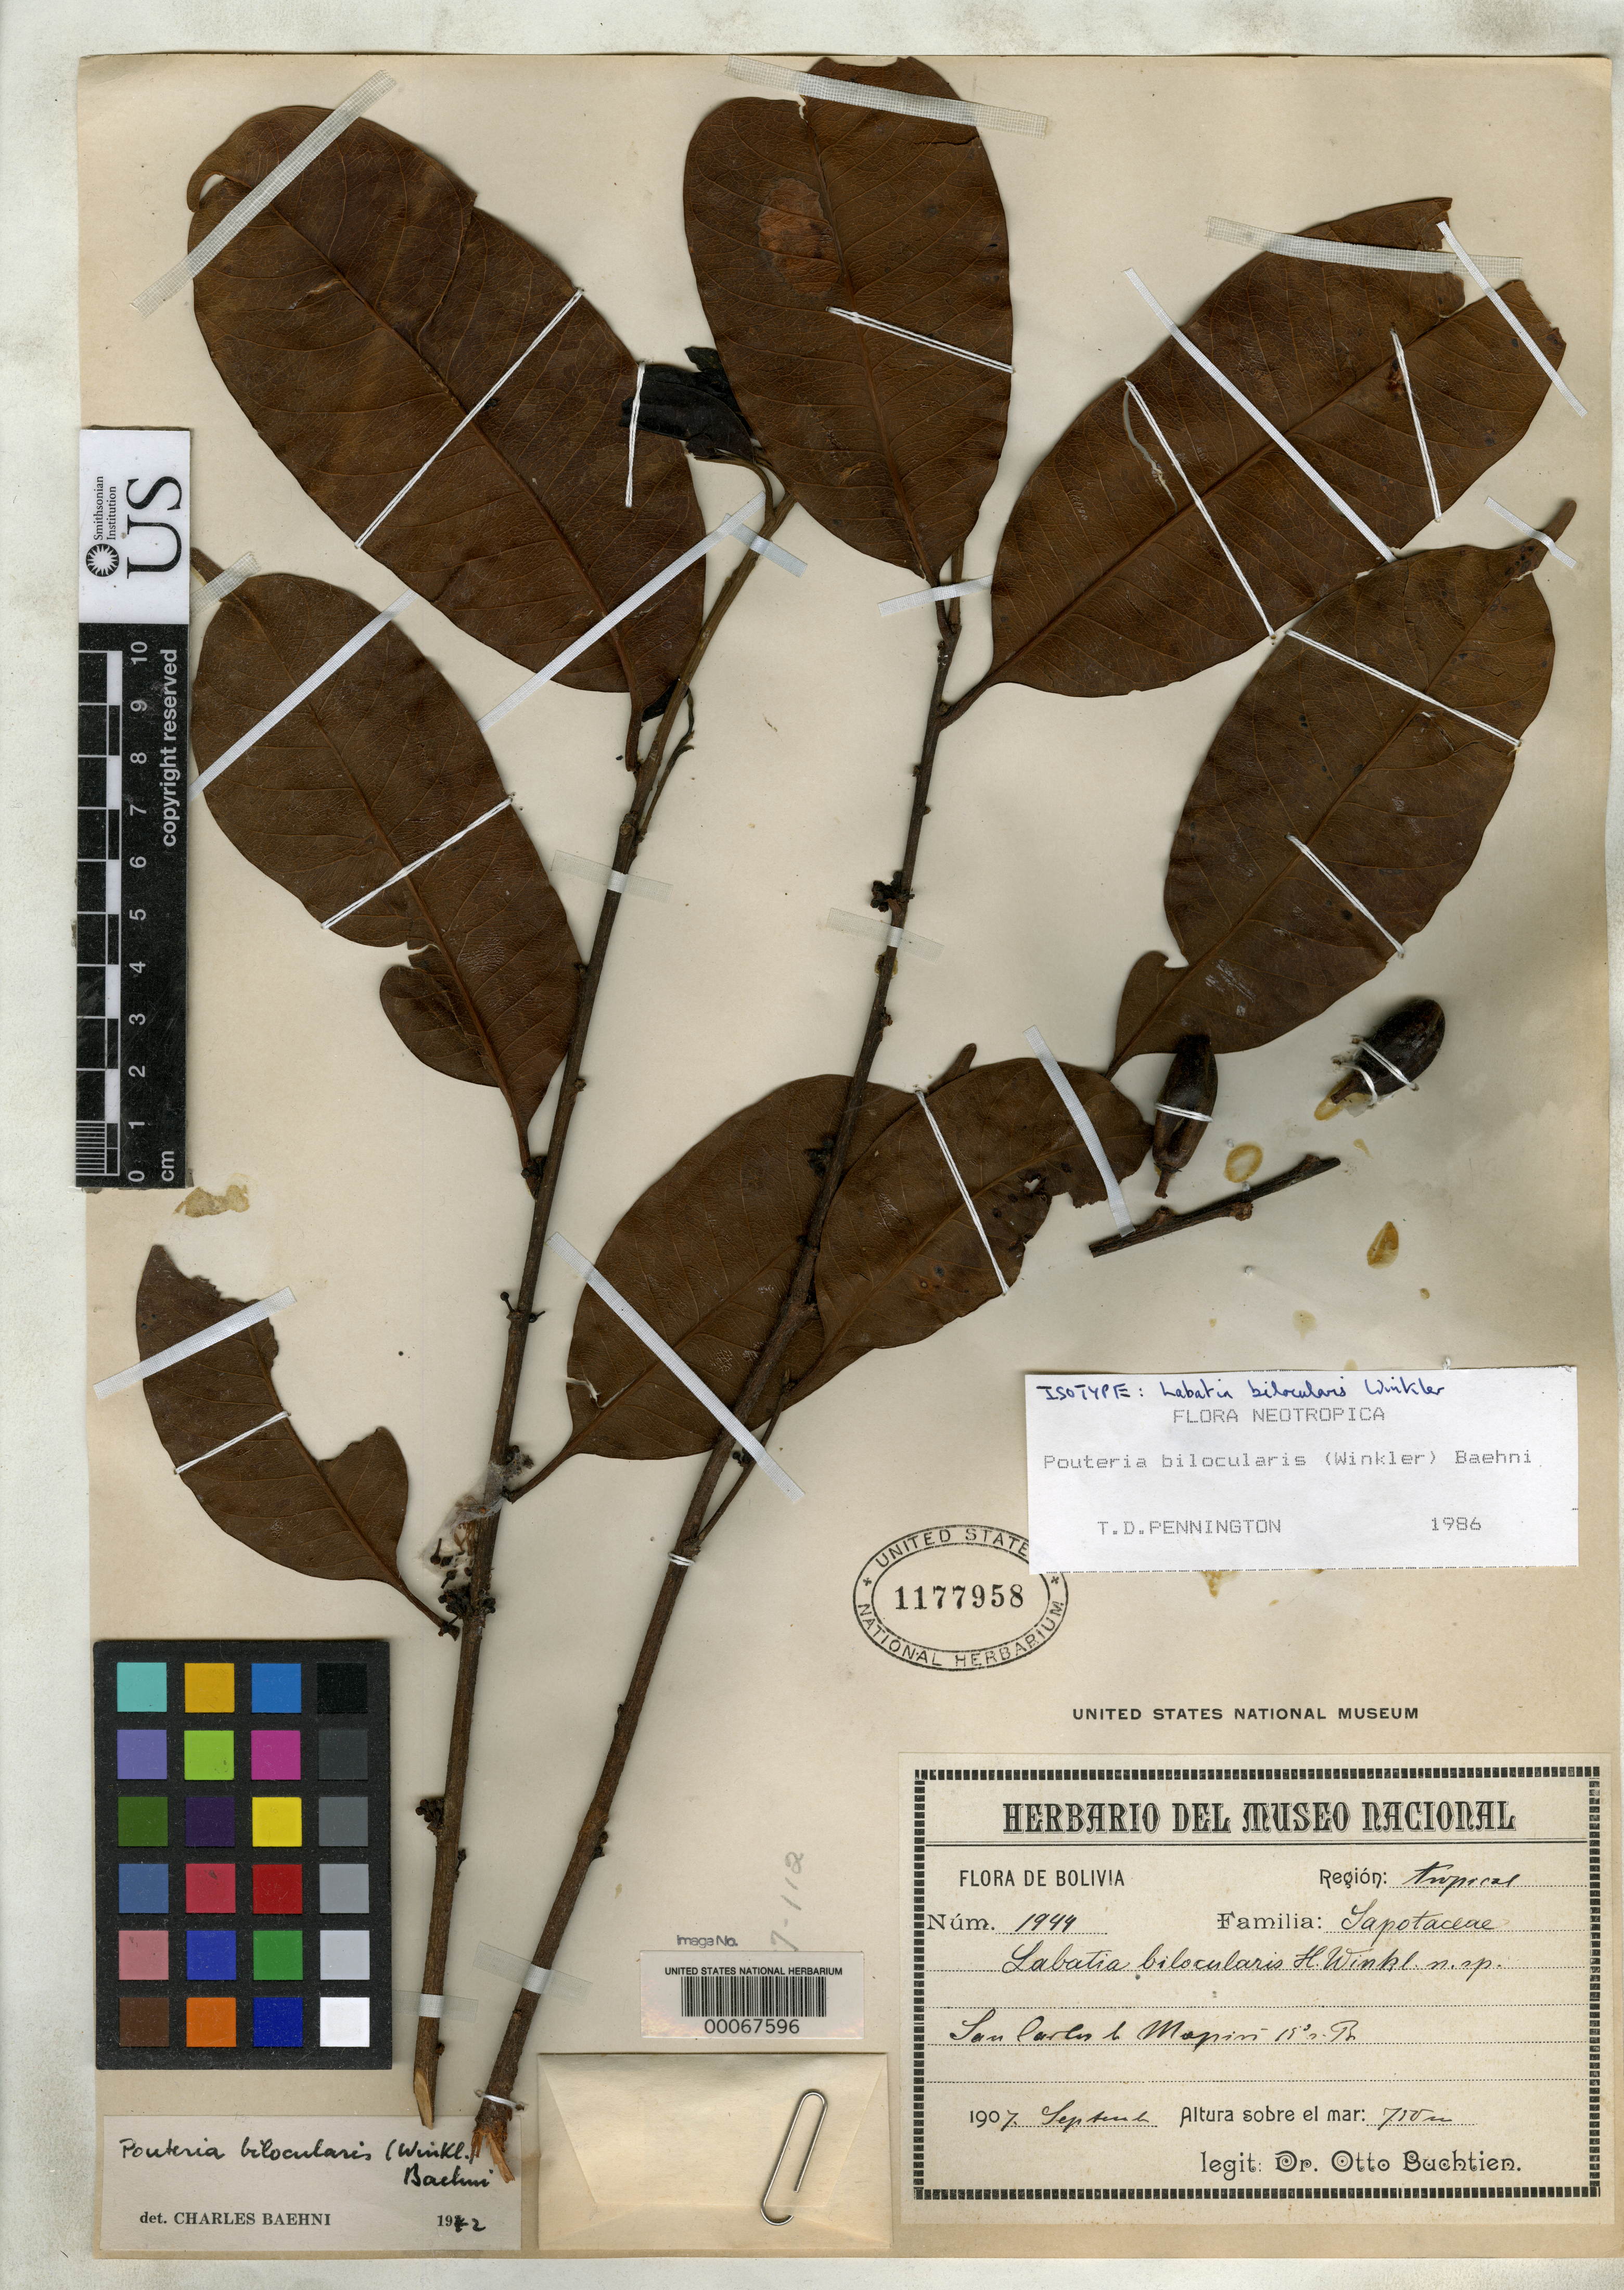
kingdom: Plantae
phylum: Tracheophyta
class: Magnoliopsida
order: Ericales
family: Sapotaceae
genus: Labatia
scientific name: Labatia bilocularis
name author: H. Winkl.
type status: Isotype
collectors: O. Buchtien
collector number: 1944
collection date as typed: Sep 1907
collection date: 1907-09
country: Bolivia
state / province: La Paz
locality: San Carlos bei Mapiri.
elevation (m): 750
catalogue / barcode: US 1177958